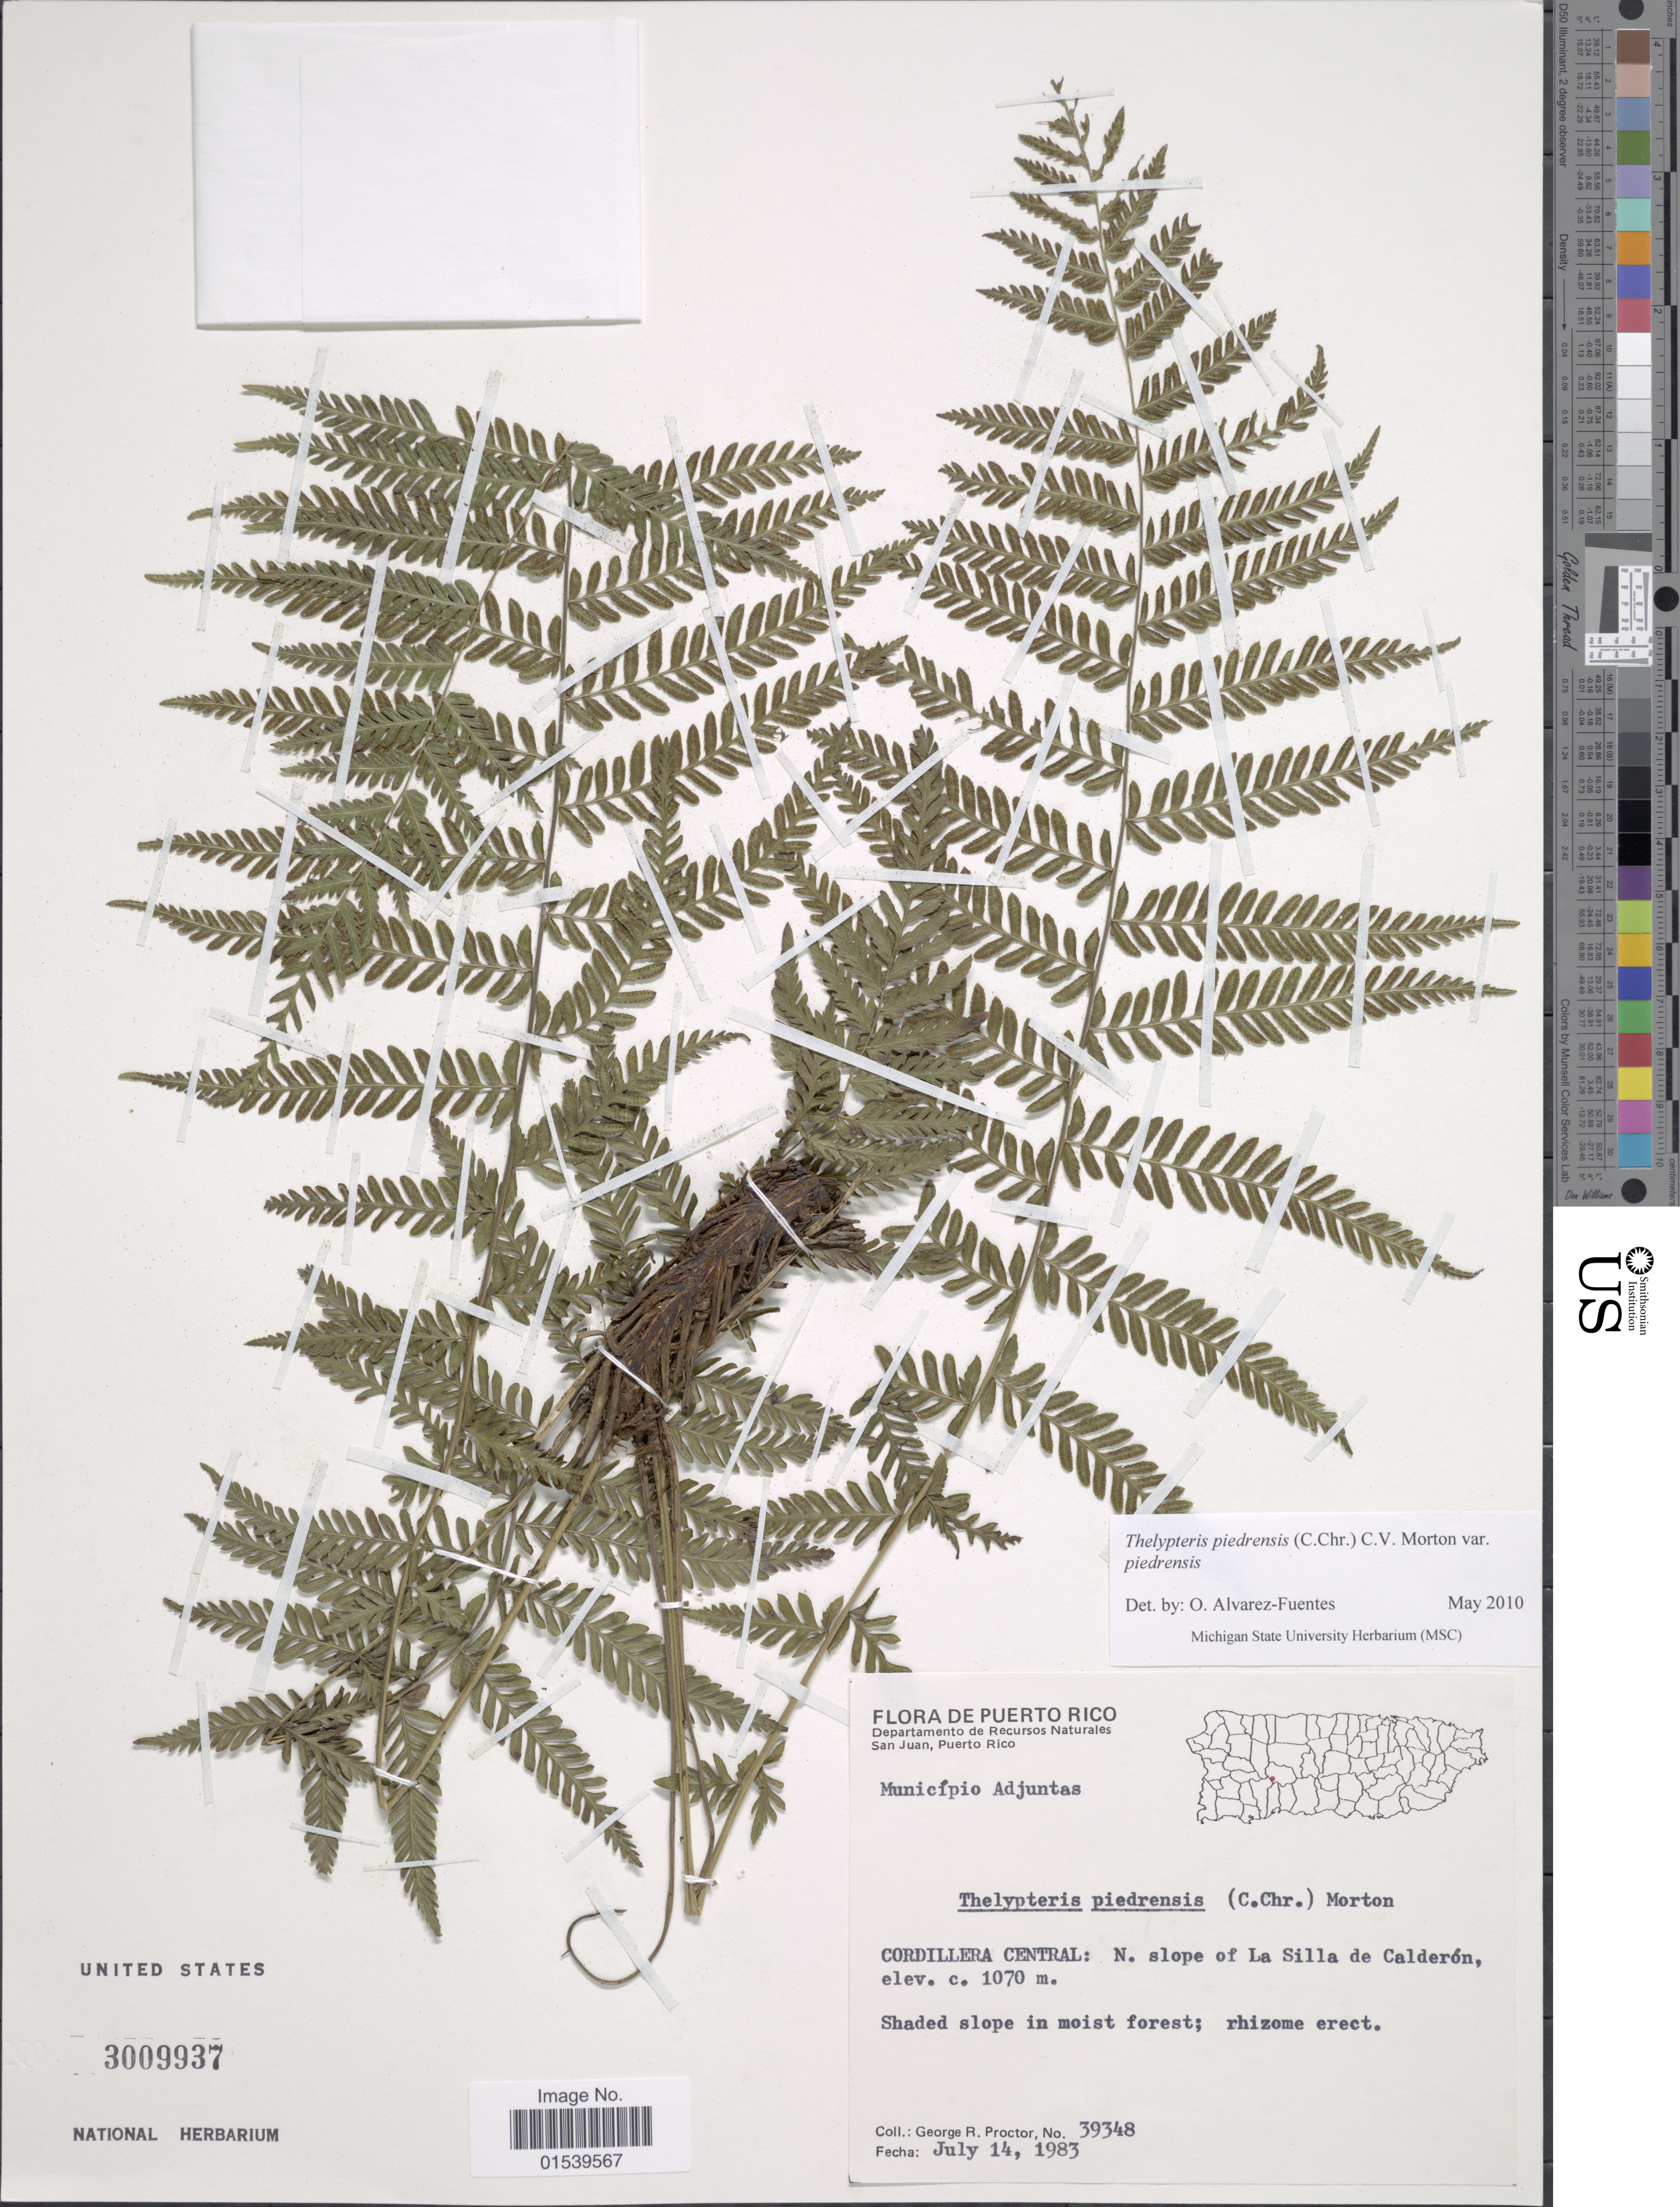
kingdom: Plantae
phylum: Tracheophyta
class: Polypodiopsida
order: Polypodiales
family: Thelypteridaceae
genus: Amauropelta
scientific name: Amauropelta piedrensis (C. Chr.) comb. nov., ined 2015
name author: (C. Chr.)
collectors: G. R. Proctor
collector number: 39348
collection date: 1983-07-14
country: Puerto Rico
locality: Departamento de Recursos Naturales, San Juan, Municipio Adjuntas, Cordillera Central: N slope of La Silla de Calderon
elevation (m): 1070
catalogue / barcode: US 3009937